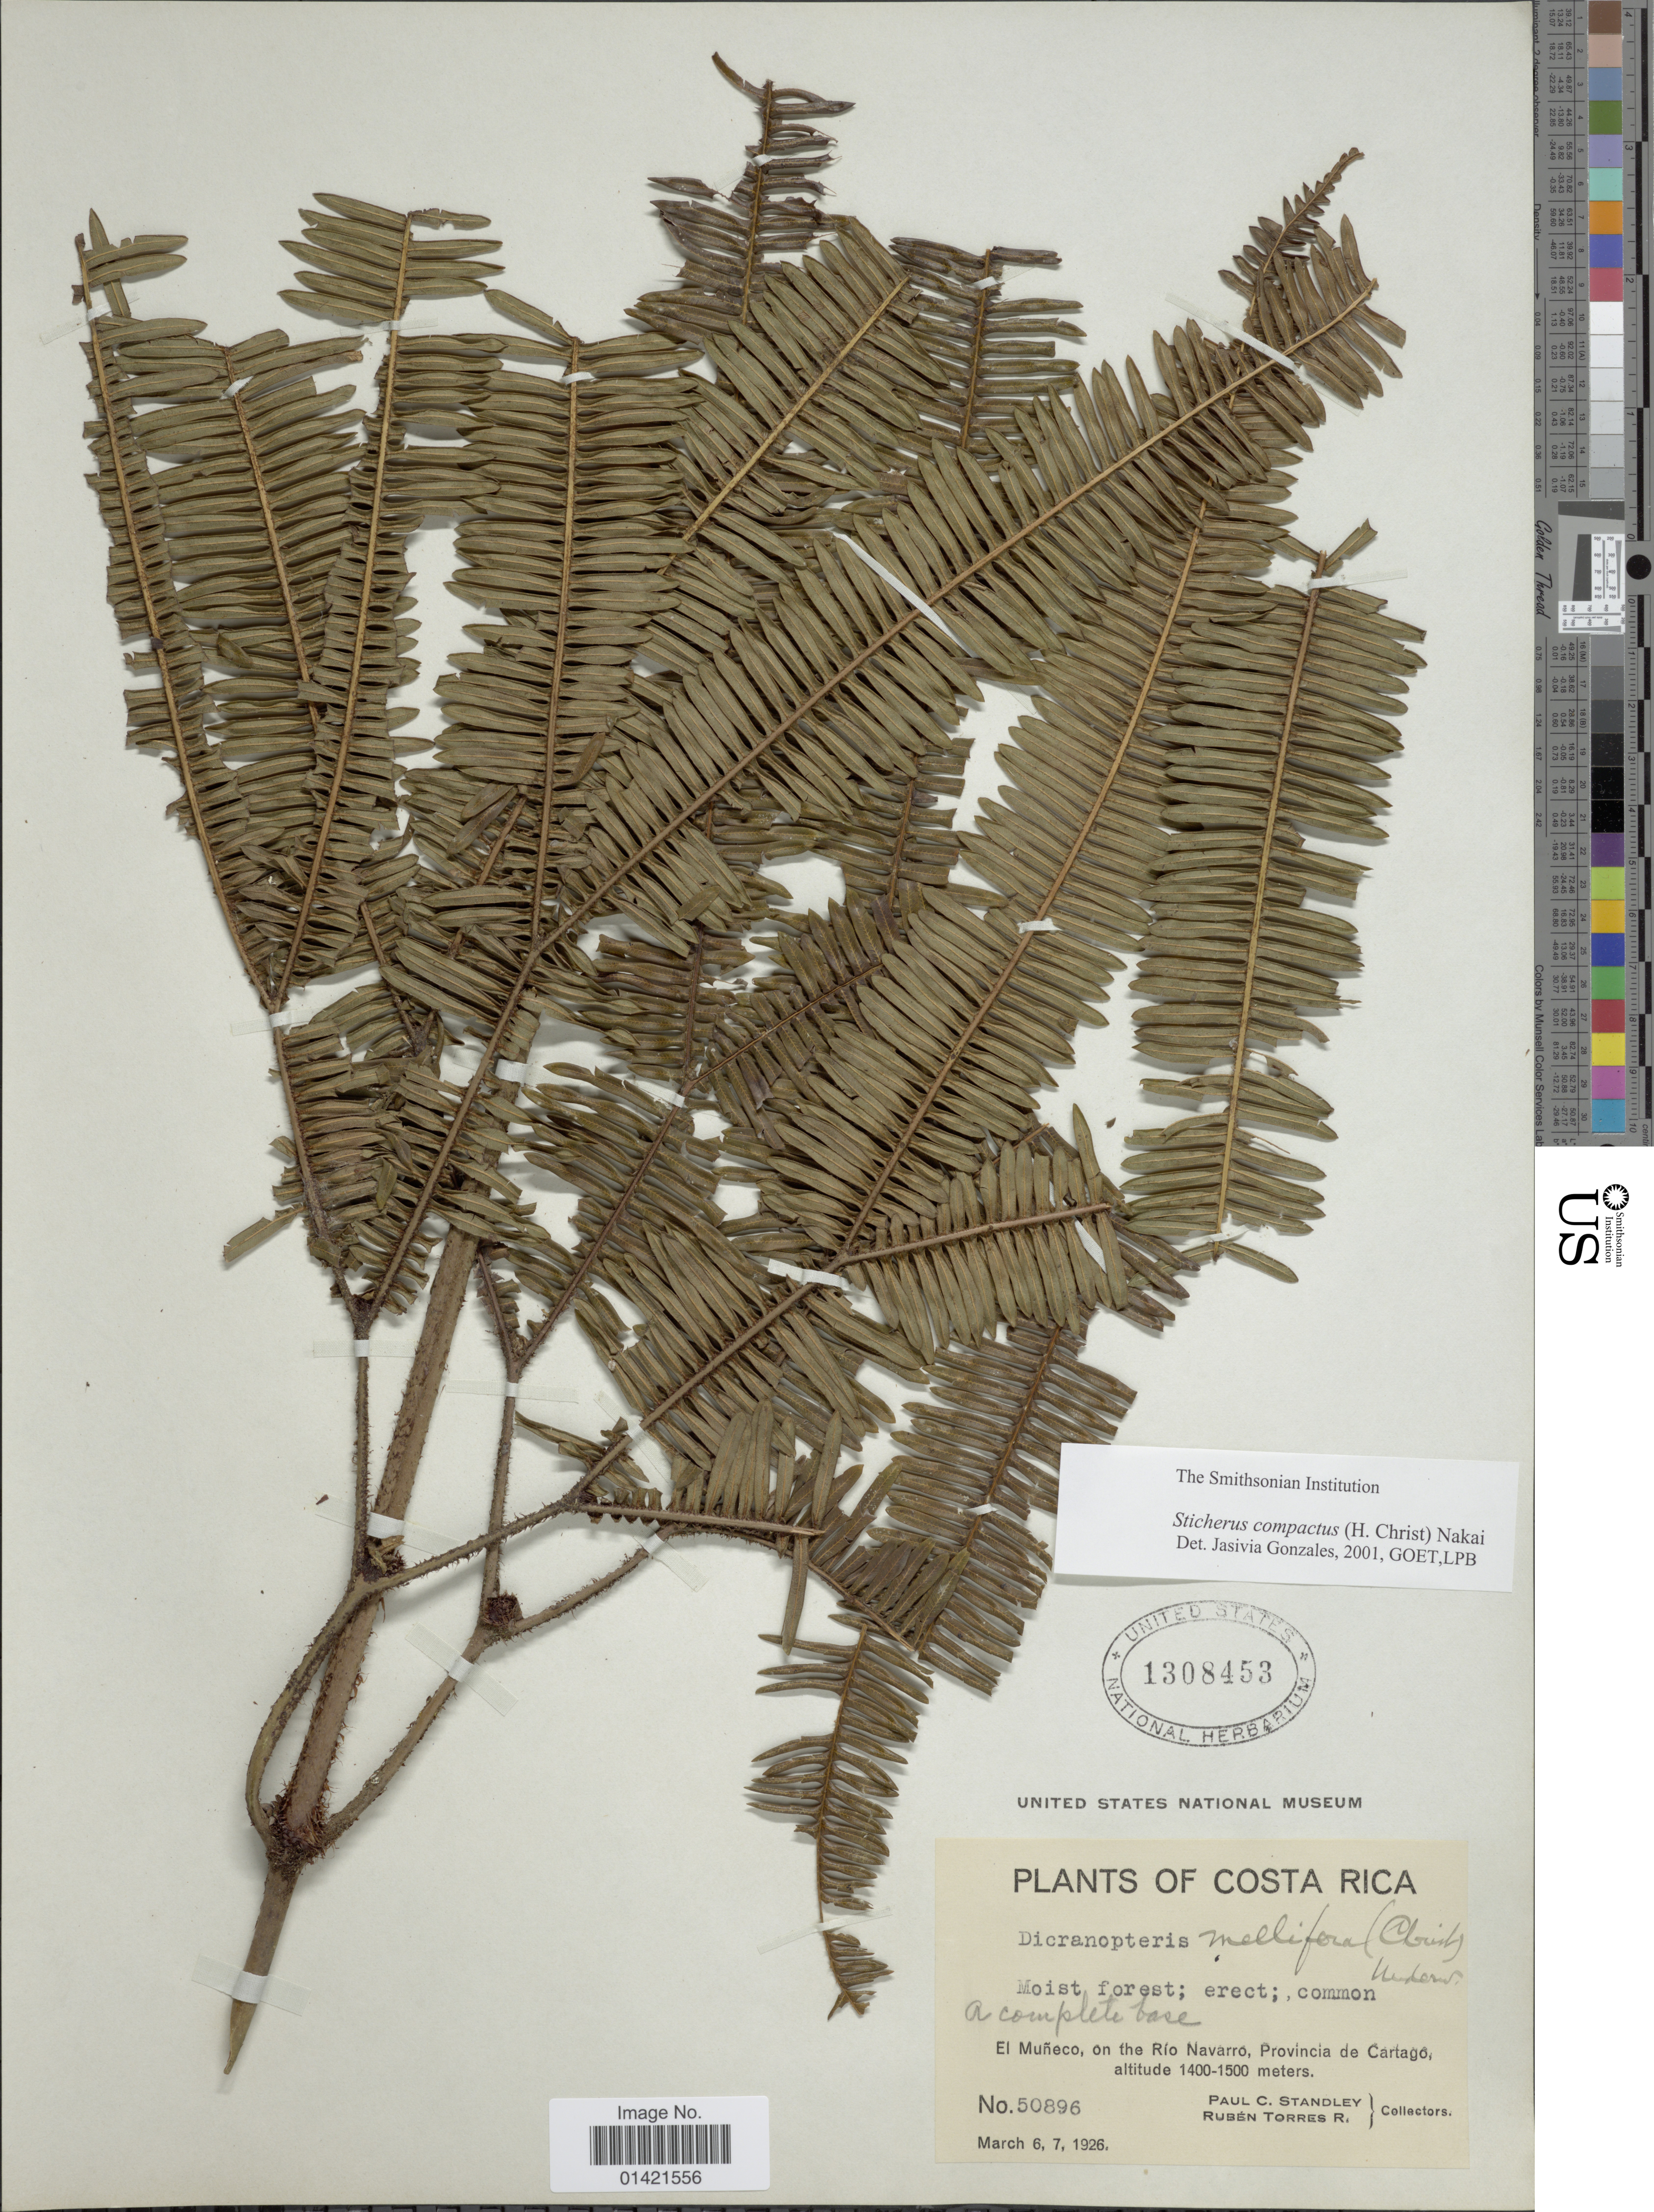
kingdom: Plantae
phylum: Tracheophyta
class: Polypodiopsida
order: Gleicheniales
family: Gleicheniaceae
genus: Sticherus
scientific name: Sticherus compactus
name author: (Christ) Nakai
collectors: P. C. Standley & R. Torres Rojas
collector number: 50896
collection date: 1926-03-06/1926-03-07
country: Costa Rica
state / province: Cartago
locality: El Muneco, on the Rio Navarro, Provincia de Cartago.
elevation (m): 1400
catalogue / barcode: US 1308453